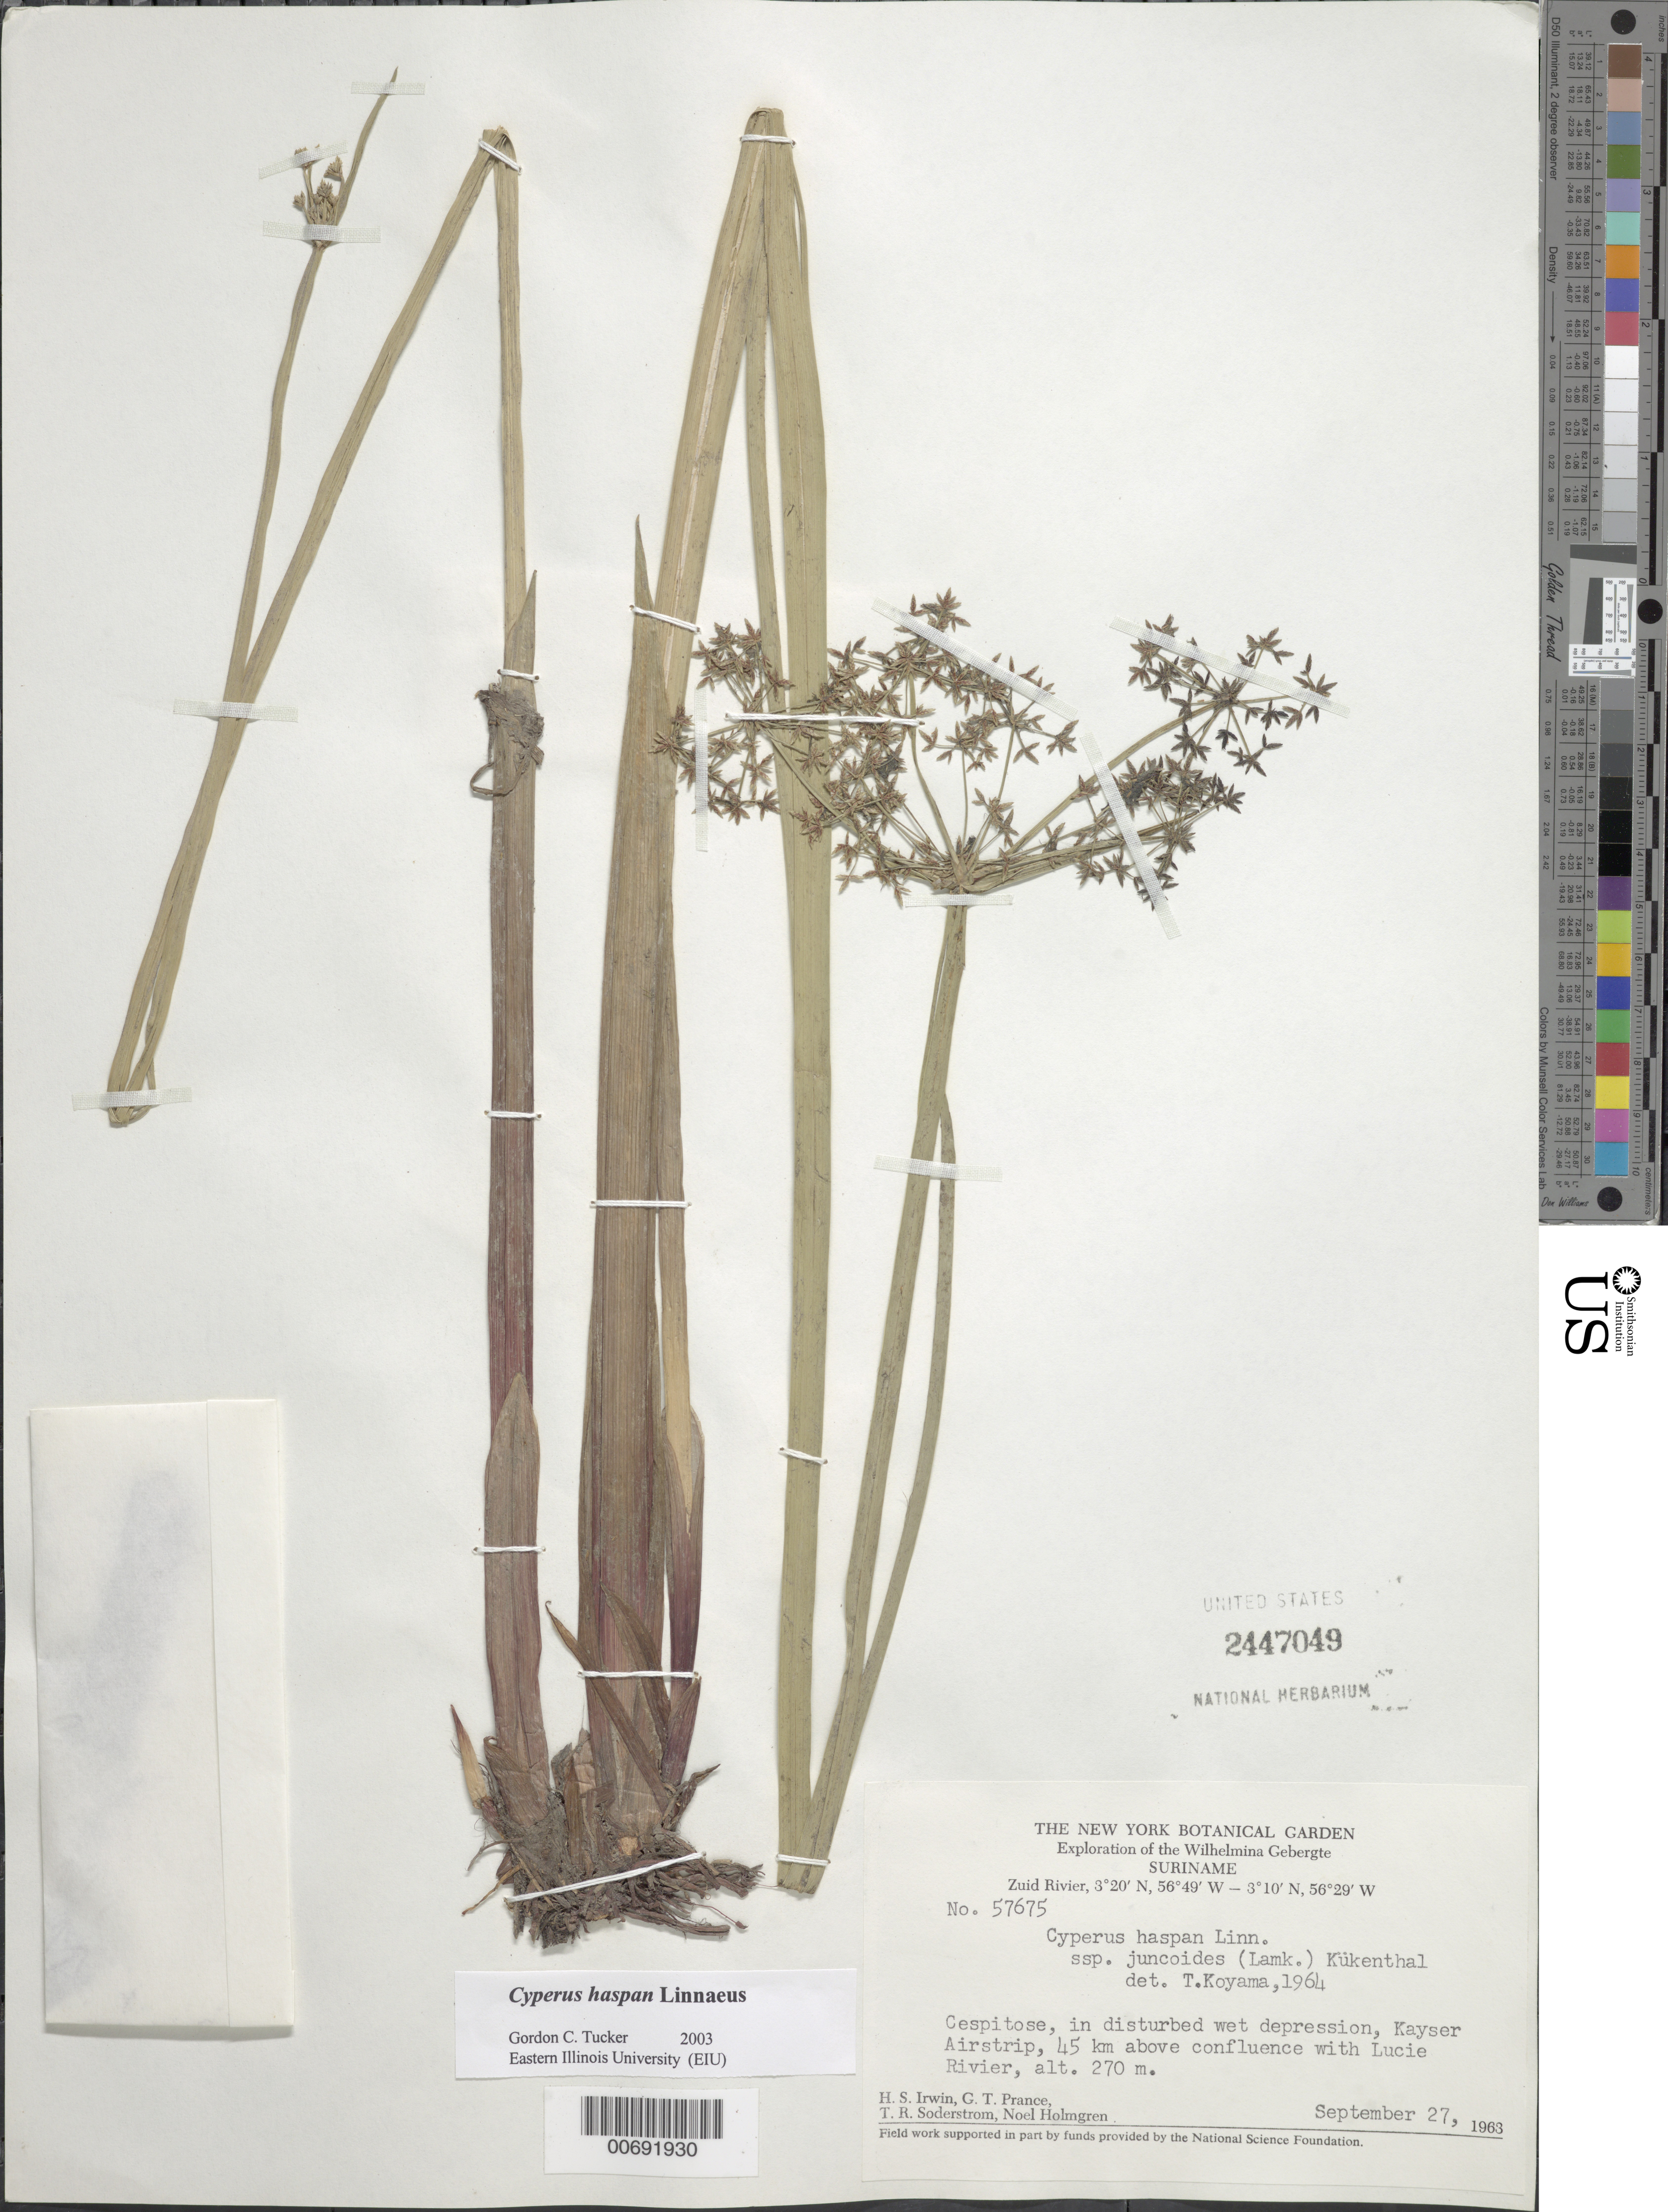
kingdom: Plantae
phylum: Tracheophyta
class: Liliopsida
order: Poales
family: Cyperaceae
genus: Cyperus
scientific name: Cyperus haspan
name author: L.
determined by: Tucker, G. C.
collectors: H. Irwin, G. T. Prance, T. R. Soderstrom & N. H. Holmgren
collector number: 57675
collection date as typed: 27-Sep-63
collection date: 1963-09-27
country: Suriname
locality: Kayser Airstrip, Zuid R., 45 km above confl. with Lucie R., Wilhelmina Gebergte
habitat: Cespitose, in disturbed wet depression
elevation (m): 270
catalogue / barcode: US 2447049